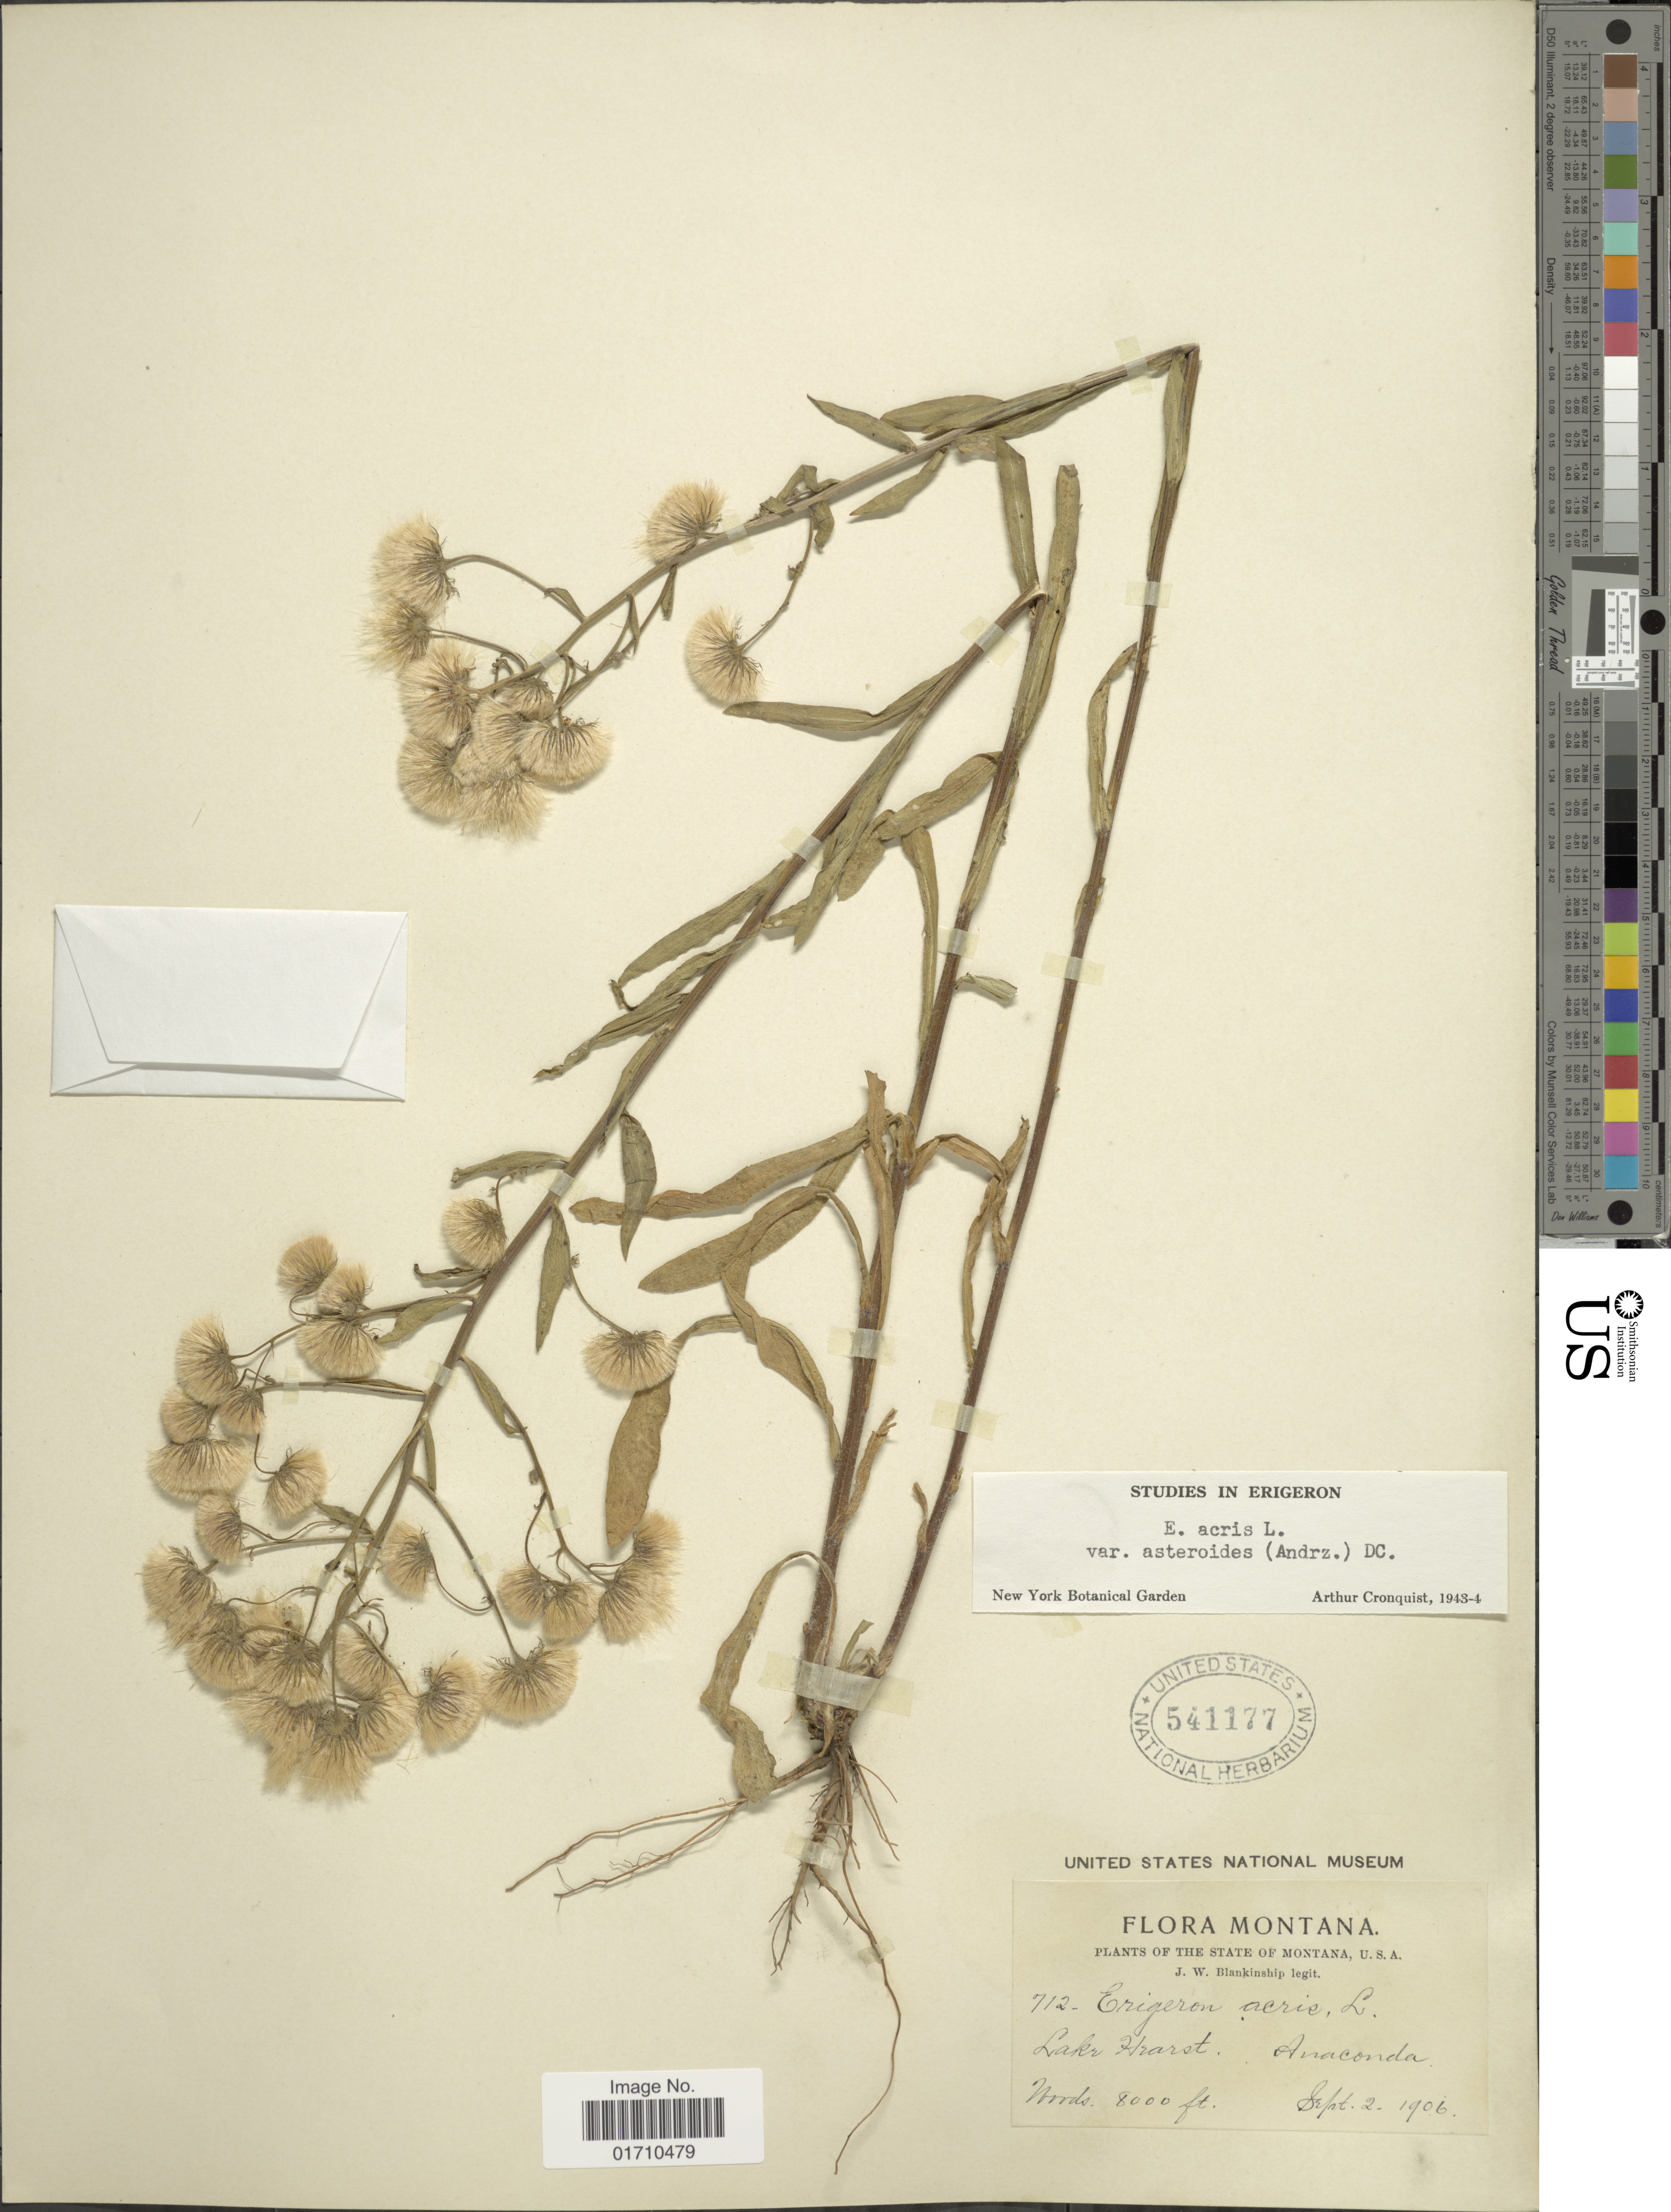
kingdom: Plantae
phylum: Tracheophyta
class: Magnoliopsida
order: Asterales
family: Asteraceae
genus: Erigeron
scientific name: Erigeron acris var. asteroides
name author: (Andrz.) DC.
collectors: J. W. Blankinship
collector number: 712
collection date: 1906-09-02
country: United States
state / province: Montana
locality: Lake Hearst, Anaconda, Woods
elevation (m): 2438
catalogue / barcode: US 541177